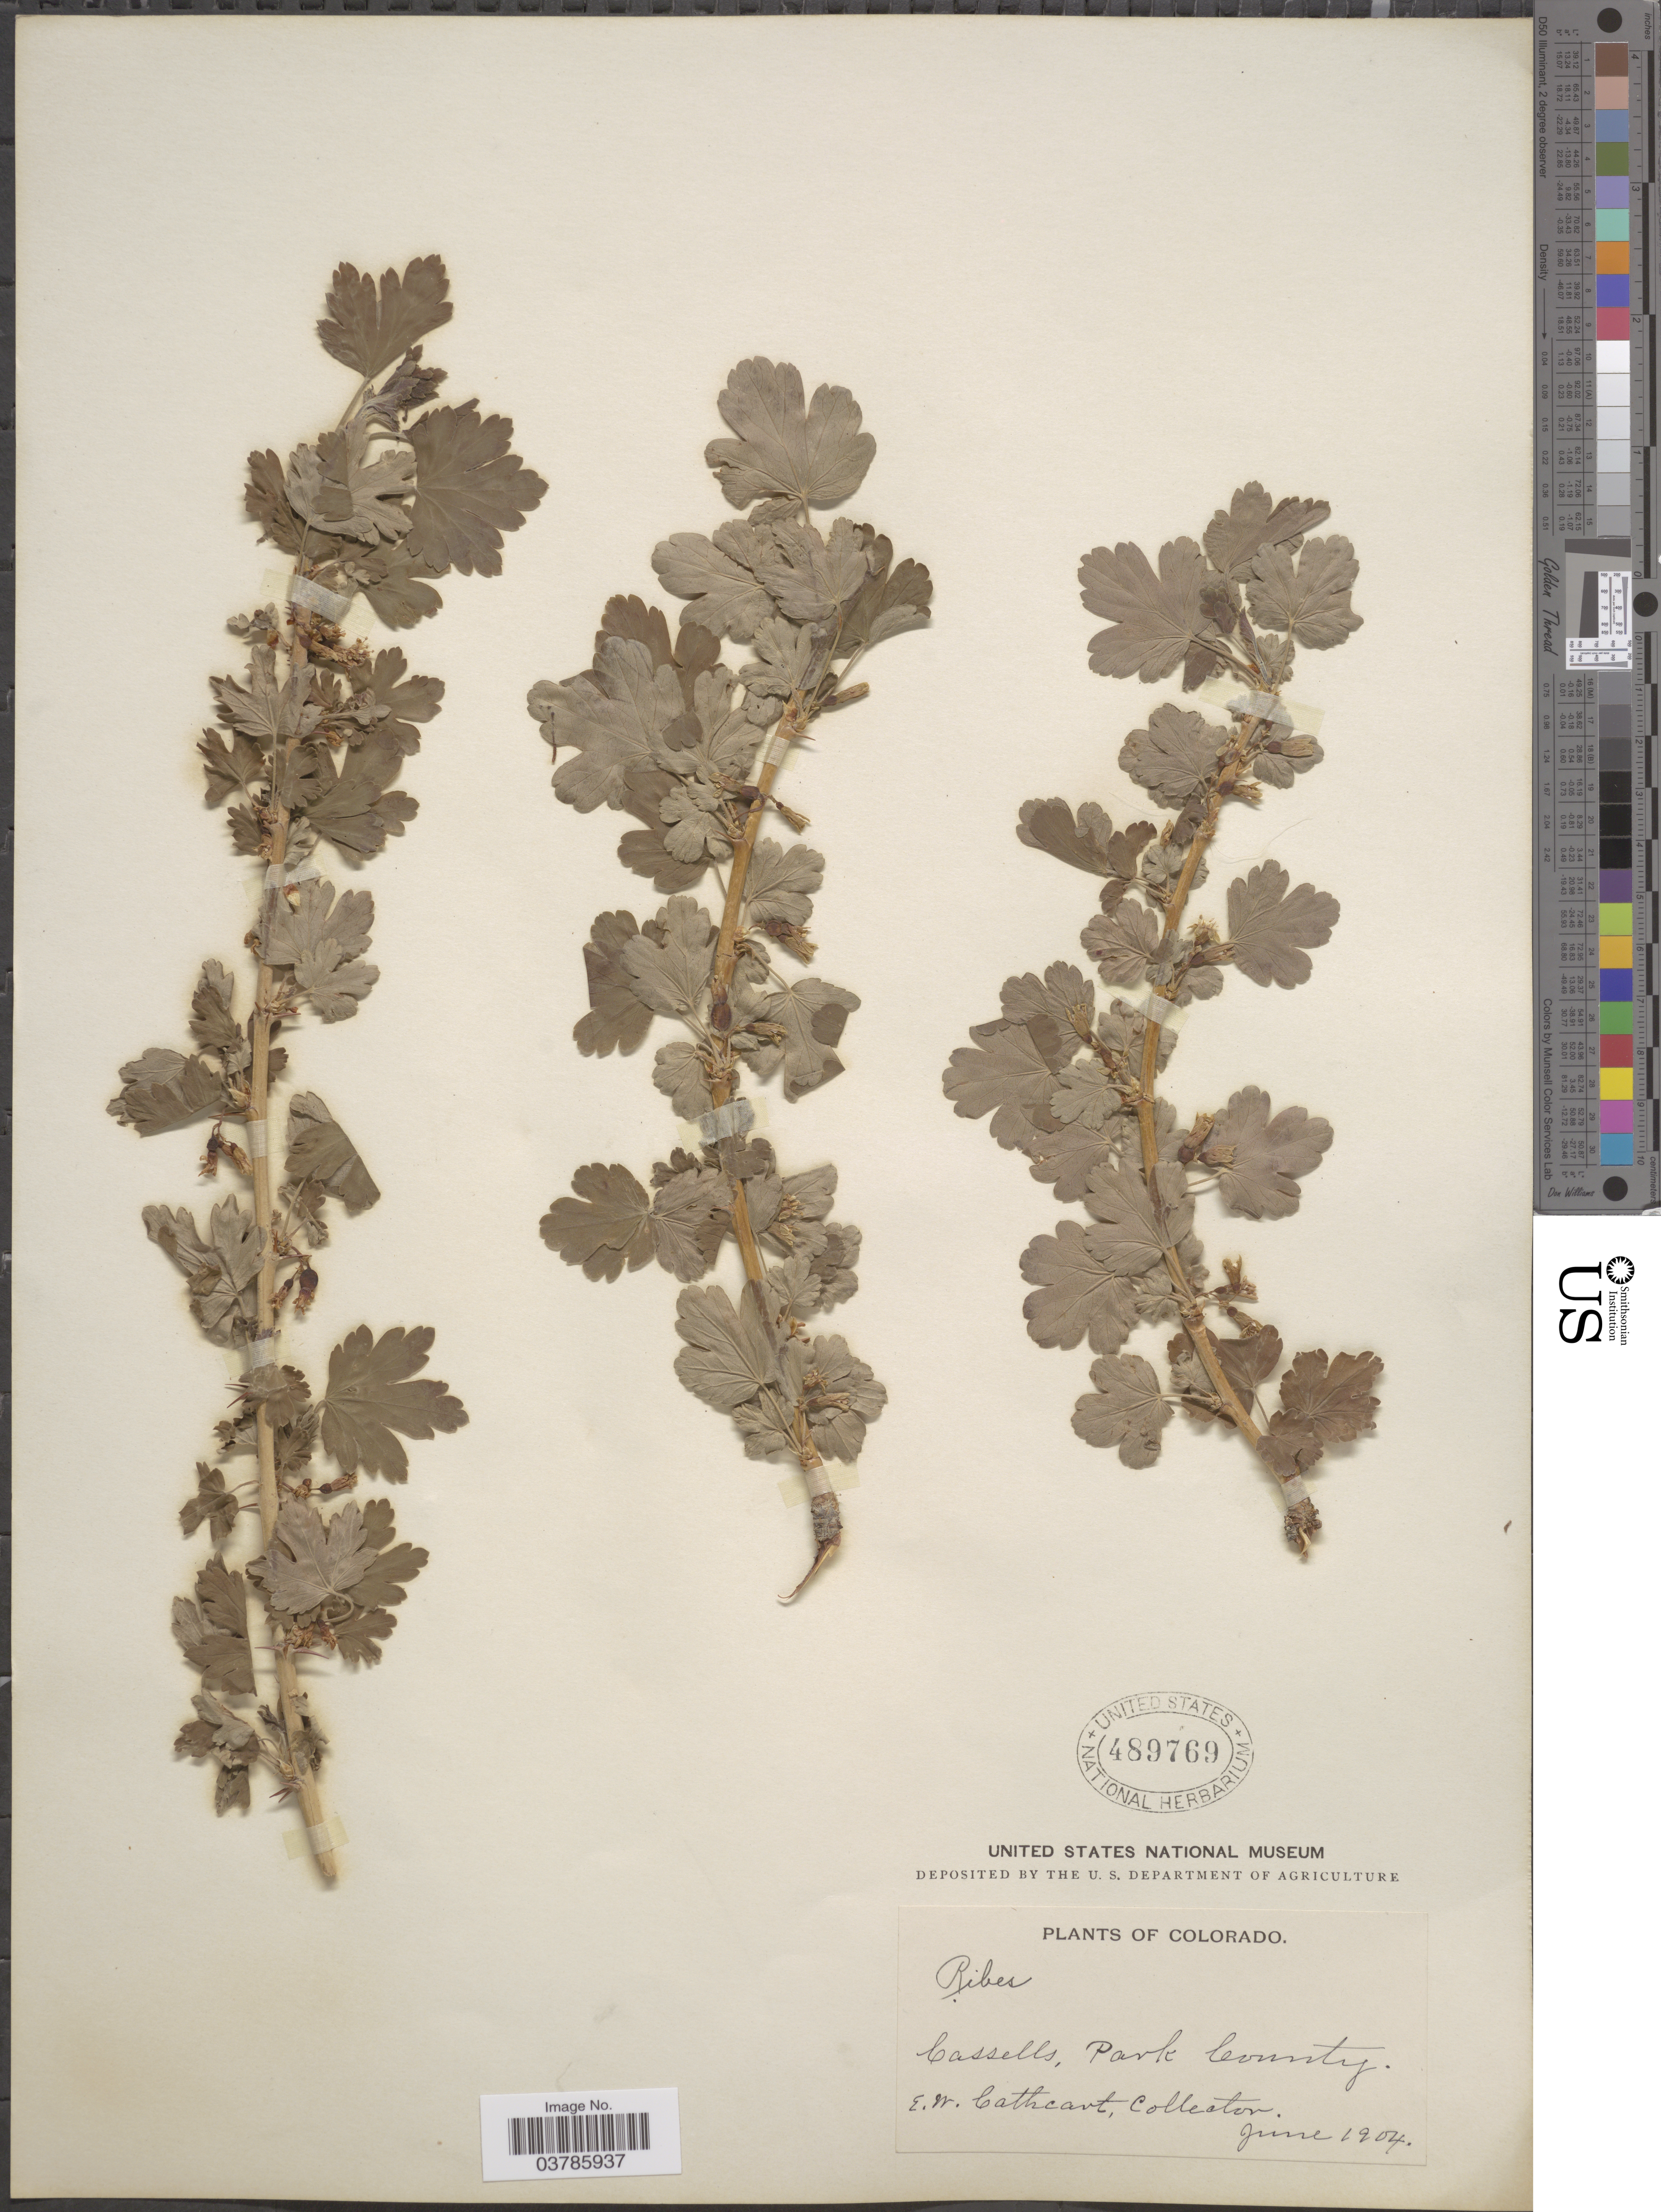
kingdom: Plantae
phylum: Tracheophyta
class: Magnoliopsida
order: Saxifragales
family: Grossulariaceae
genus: Ribes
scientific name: Ribes sp.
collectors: E. Cathcart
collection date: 1904-06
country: United States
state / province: Colorado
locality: Cassells, Park County.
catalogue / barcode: US 489769